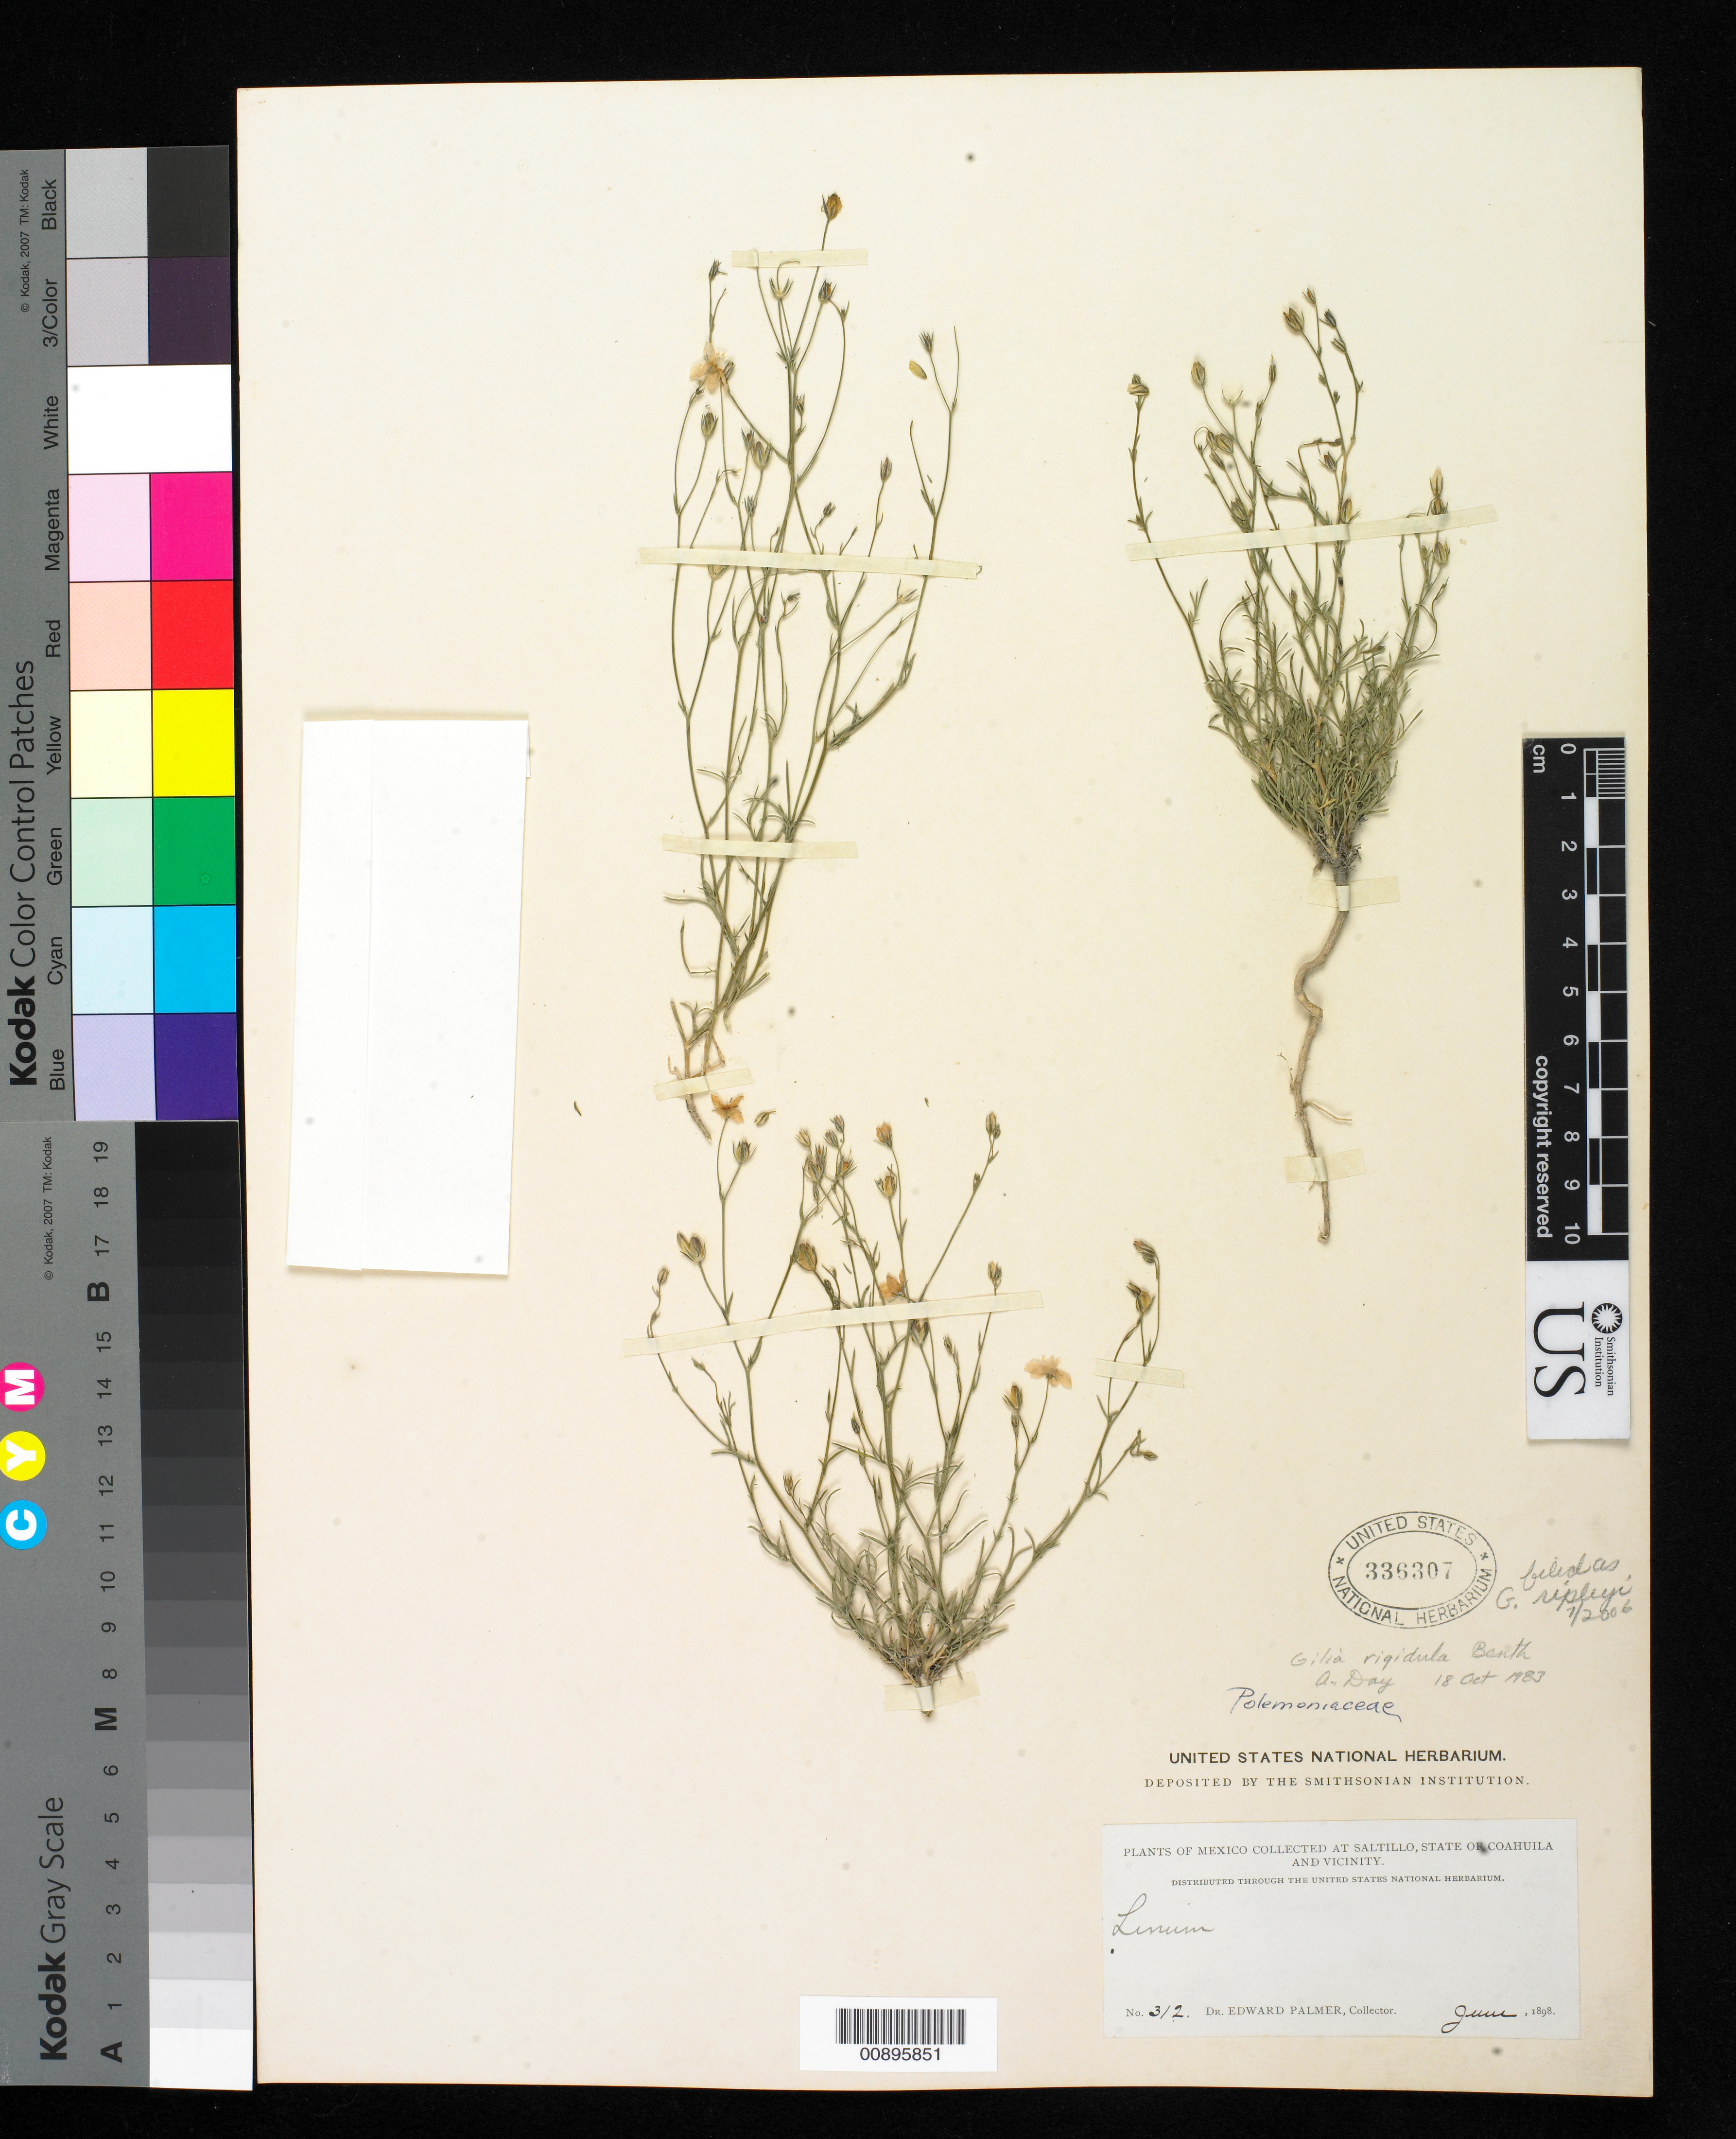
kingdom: Plantae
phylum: Tracheophyta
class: Magnoliopsida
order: Ericales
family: Polemoniaceae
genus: Giliastrum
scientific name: Giliastrum stewartii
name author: (I.M. Johnst.) J.M. Porter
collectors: E. Palmer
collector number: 312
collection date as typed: Jun 1898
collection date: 1898-06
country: Mexico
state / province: Coahuila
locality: Saltillo, Coahuila and vicinity.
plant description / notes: Cited by I.M. Johnston in J. Arnold Arbor. 24(1): 94. 1943.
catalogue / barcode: US 336307